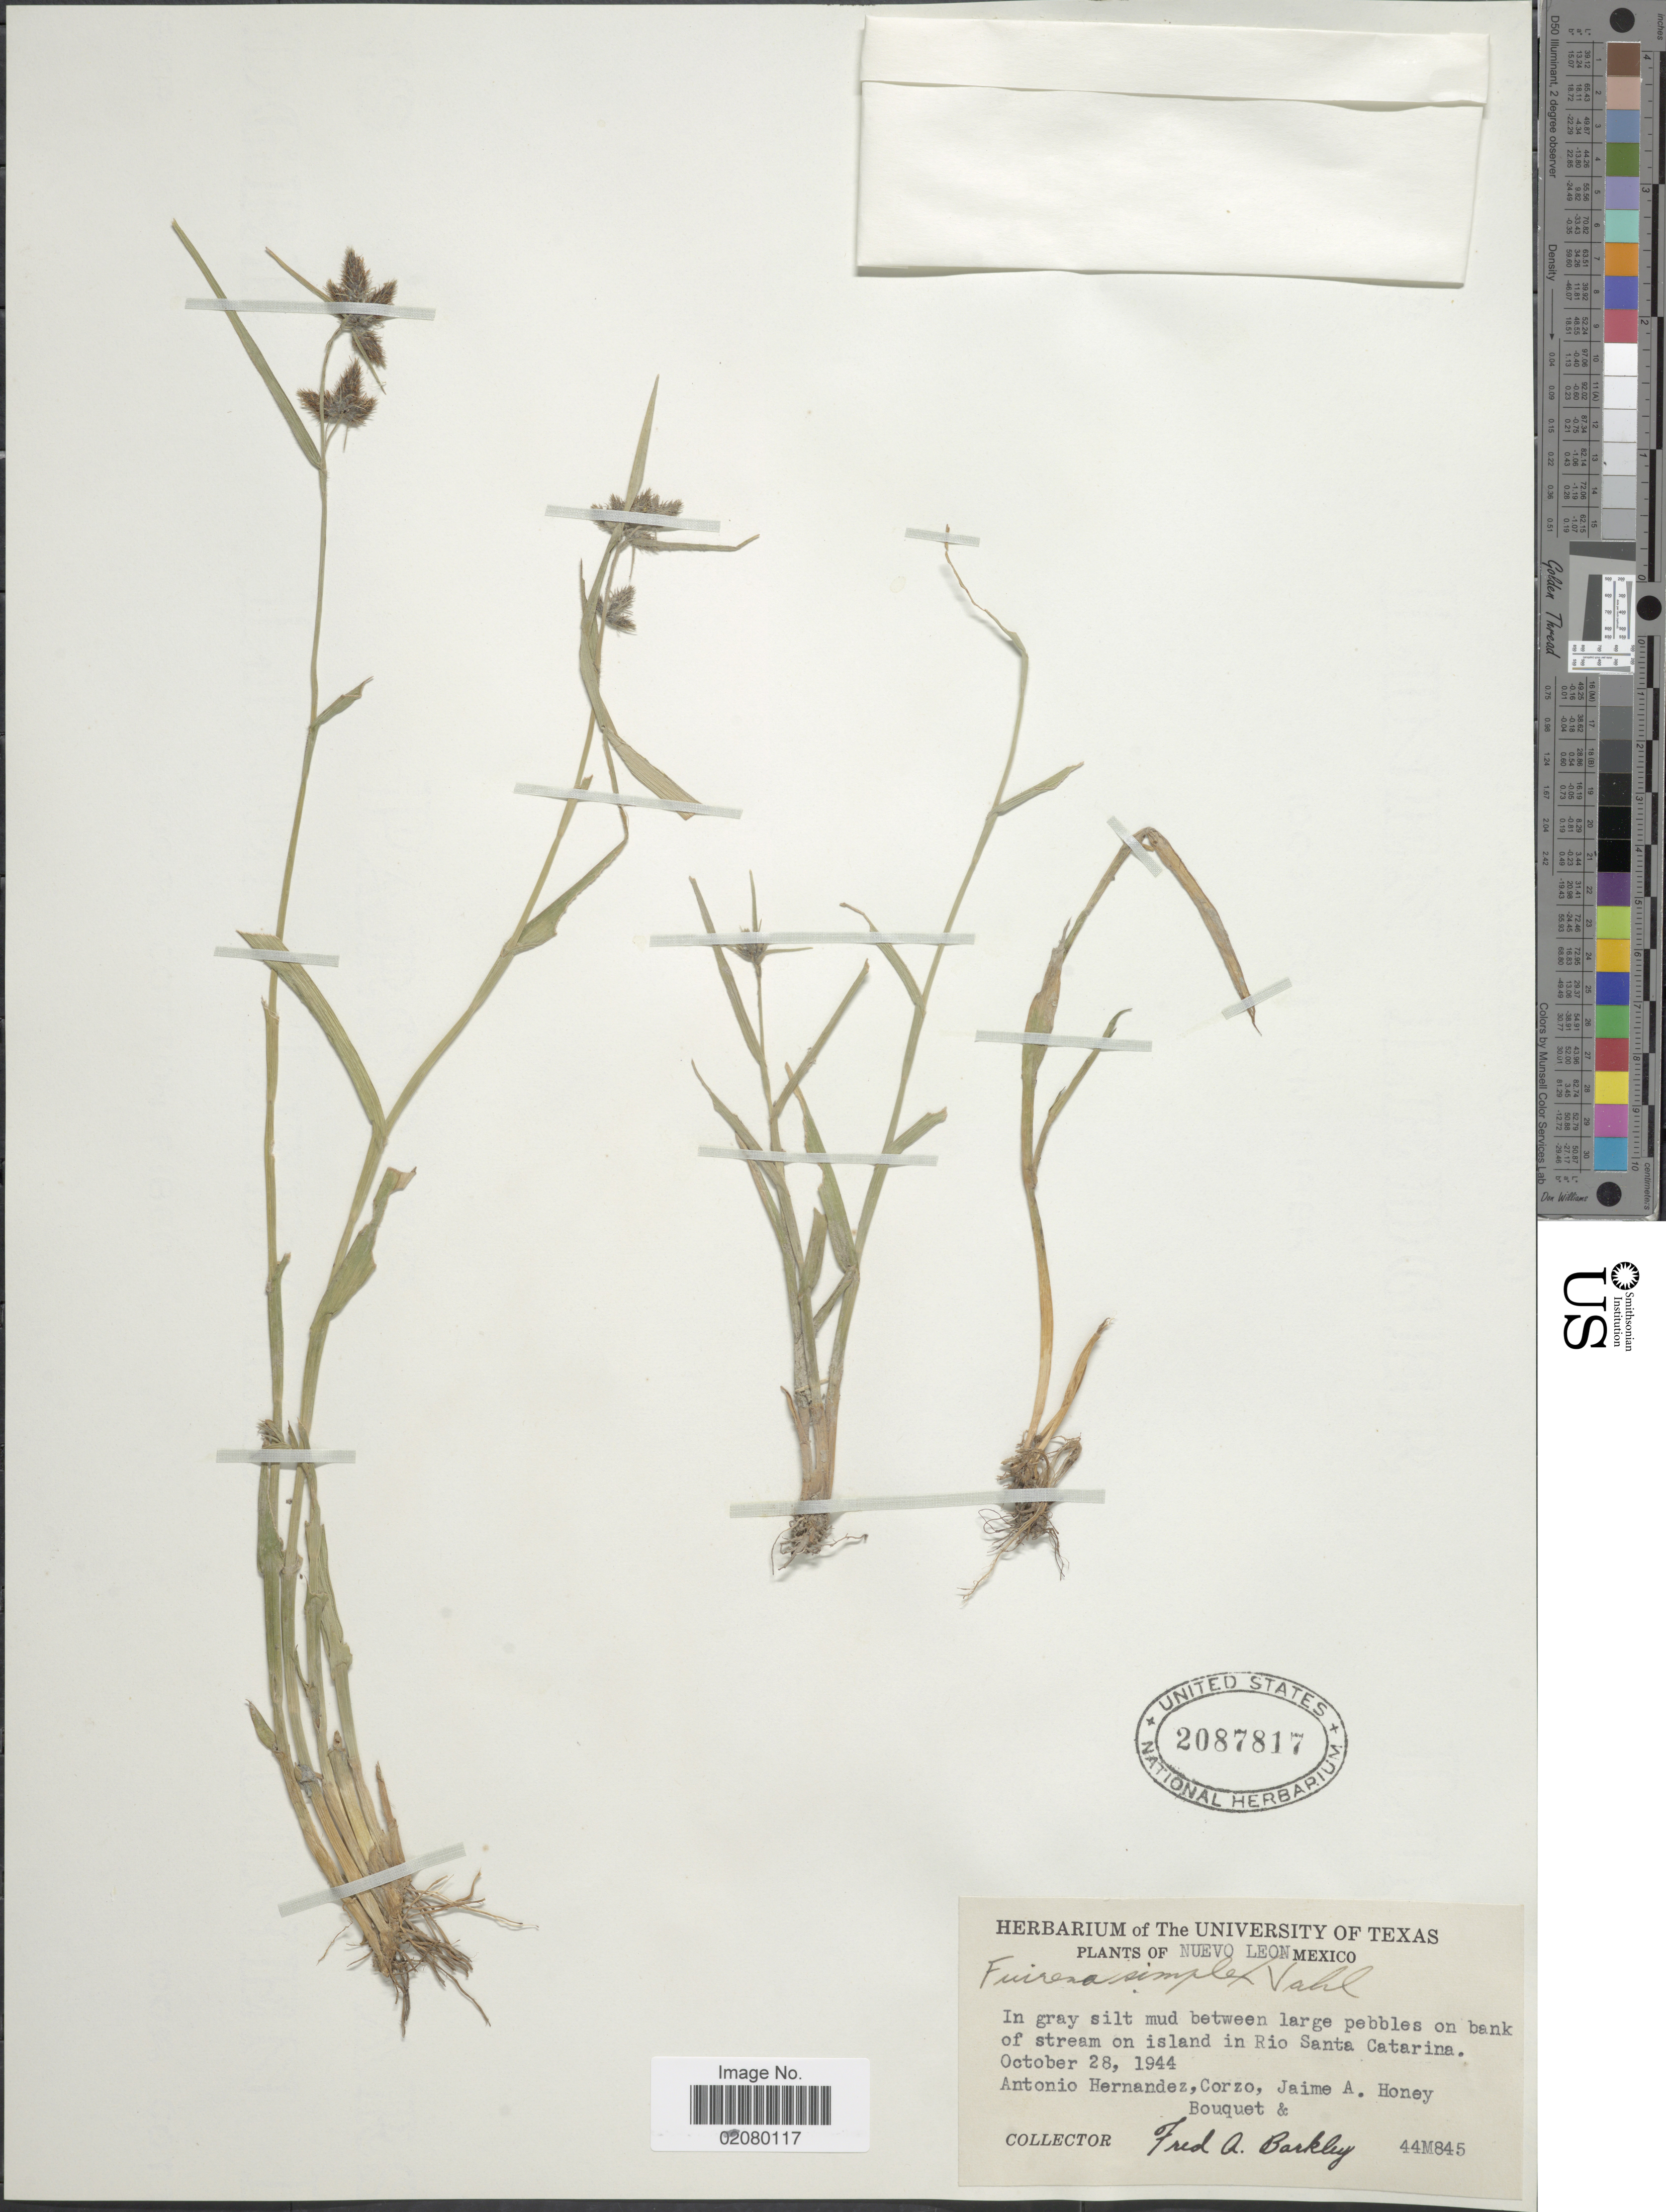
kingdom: Plantae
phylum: Tracheophyta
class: Liliopsida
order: Poales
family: Cyperaceae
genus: Fuirena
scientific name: Fuirena simplex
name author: Vahl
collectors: A. Hernandez, Corzo, Honey Bouquet, J. A. & F. A. Barkley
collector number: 44M845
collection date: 1944-10-28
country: Mexico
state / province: Nuevo León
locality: On island in Rio Santa Catarina.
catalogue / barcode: US 2087817